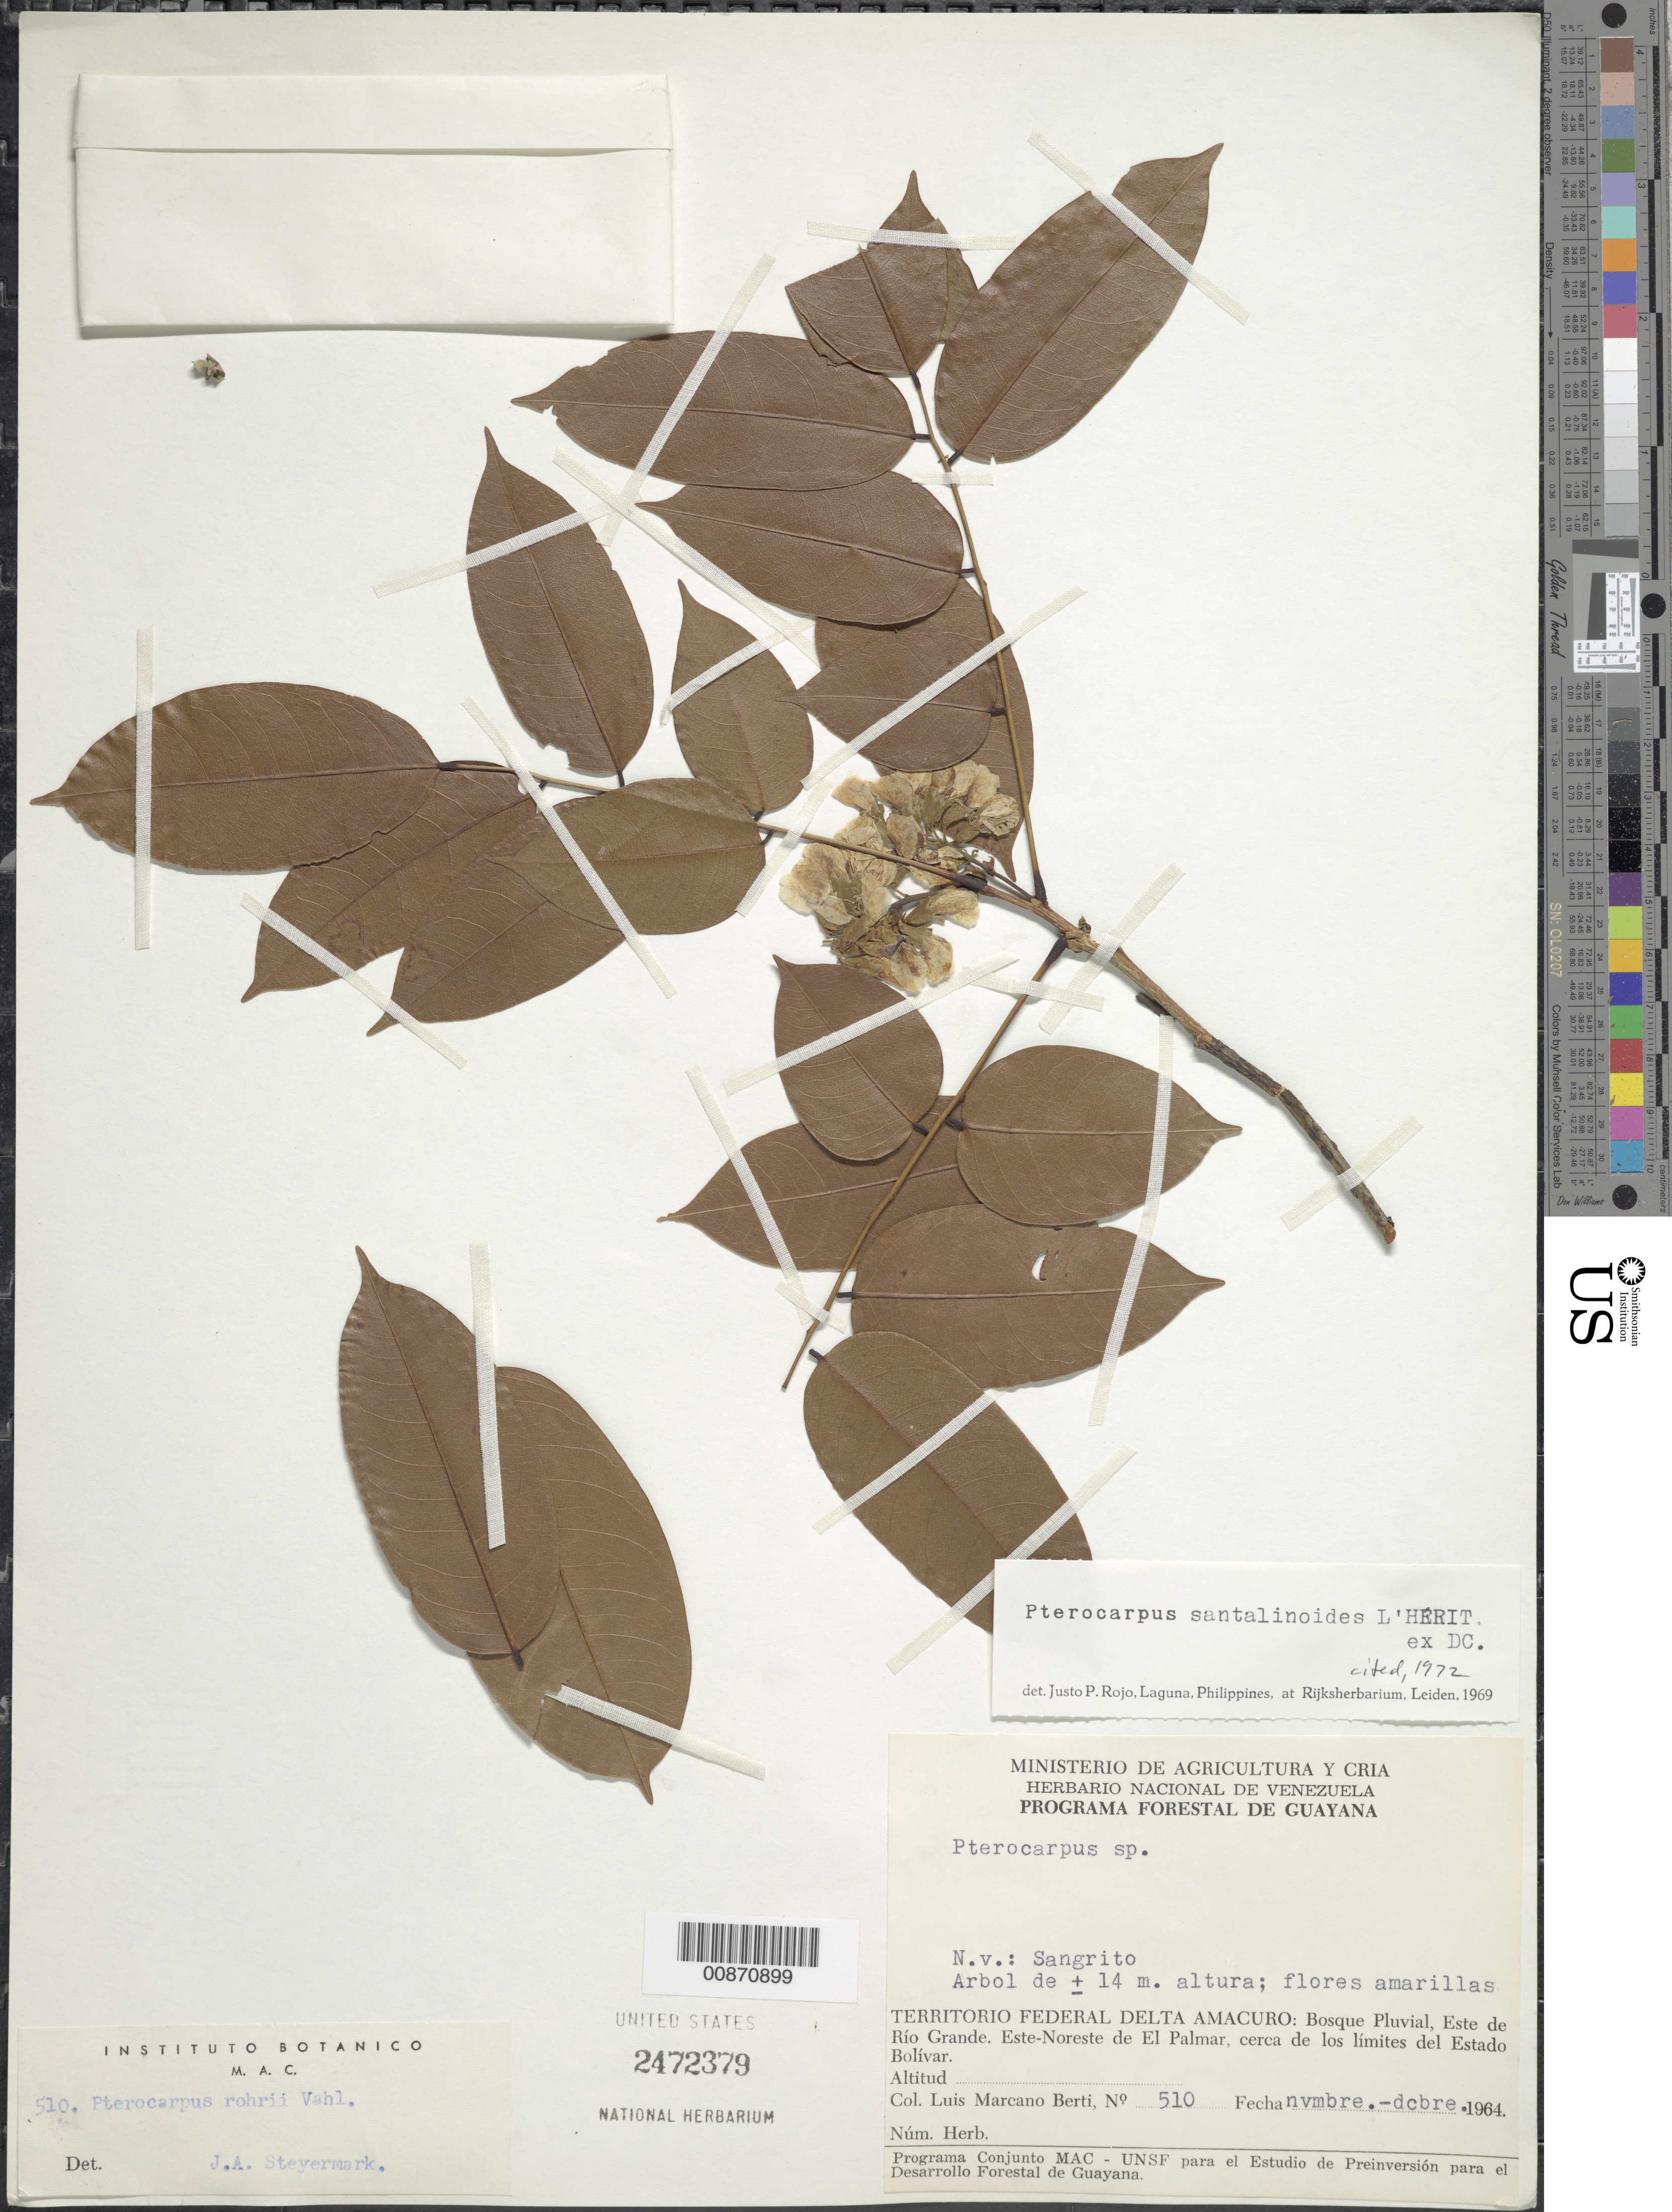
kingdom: Plantae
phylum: Tracheophyta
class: Magnoliopsida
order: Fabales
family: Fabaceae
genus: Pterocarpus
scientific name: Pterocarpus santalinoides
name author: L'Hér. ex DC.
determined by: Rojo, Justo P., (L), Nationaal Herbarium Nederland, Leiden University branch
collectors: L. Marcano-Berti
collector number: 510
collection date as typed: Nov-64 to Dec-64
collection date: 1964-11/1964-12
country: Venezuela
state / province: Delta Amacuro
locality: Este de Río Grande, ENE de El Palmar, cerca de los limites del Estado Bolívar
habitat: Bosque pluvial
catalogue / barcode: US 2472379